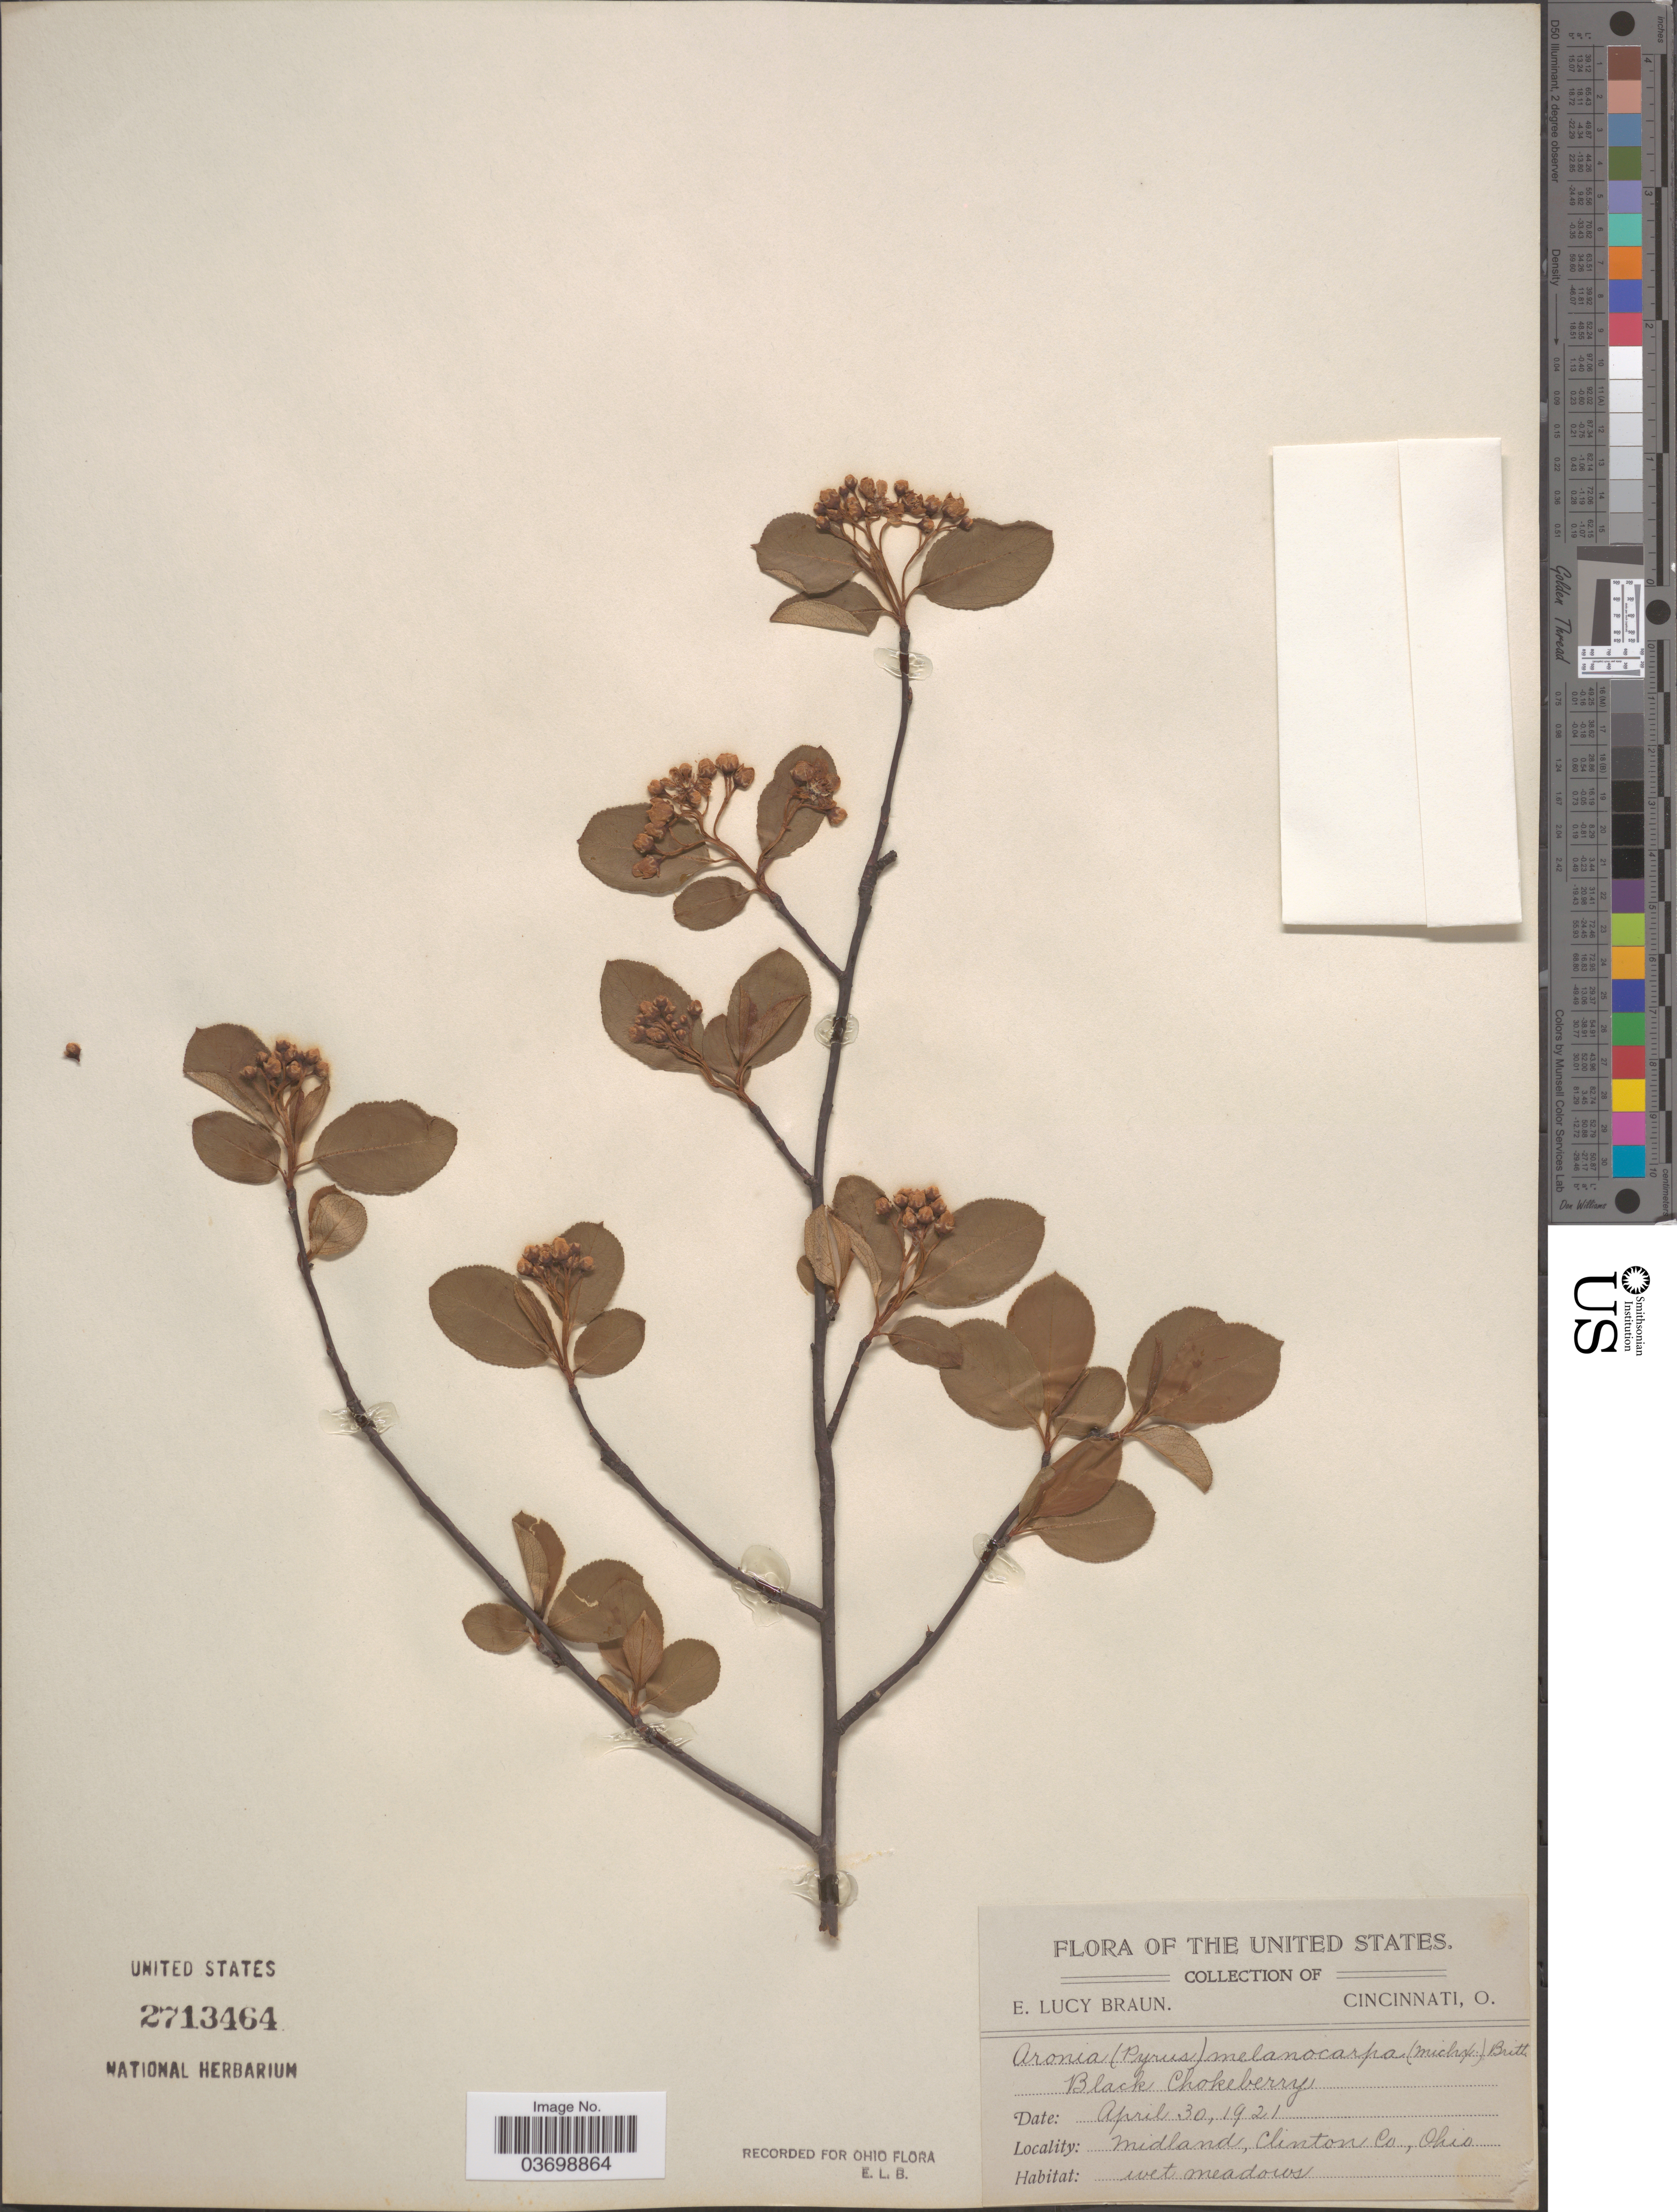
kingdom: Plantae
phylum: Tracheophyta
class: Magnoliopsida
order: Rosales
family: Rosaceae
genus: Aronia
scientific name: Aronia melanocarpa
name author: (Michx.) Elliott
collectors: E. L. Braun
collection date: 1921-04-30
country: United States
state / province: Ohio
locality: Midland, Clinton Co.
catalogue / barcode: US 2713464